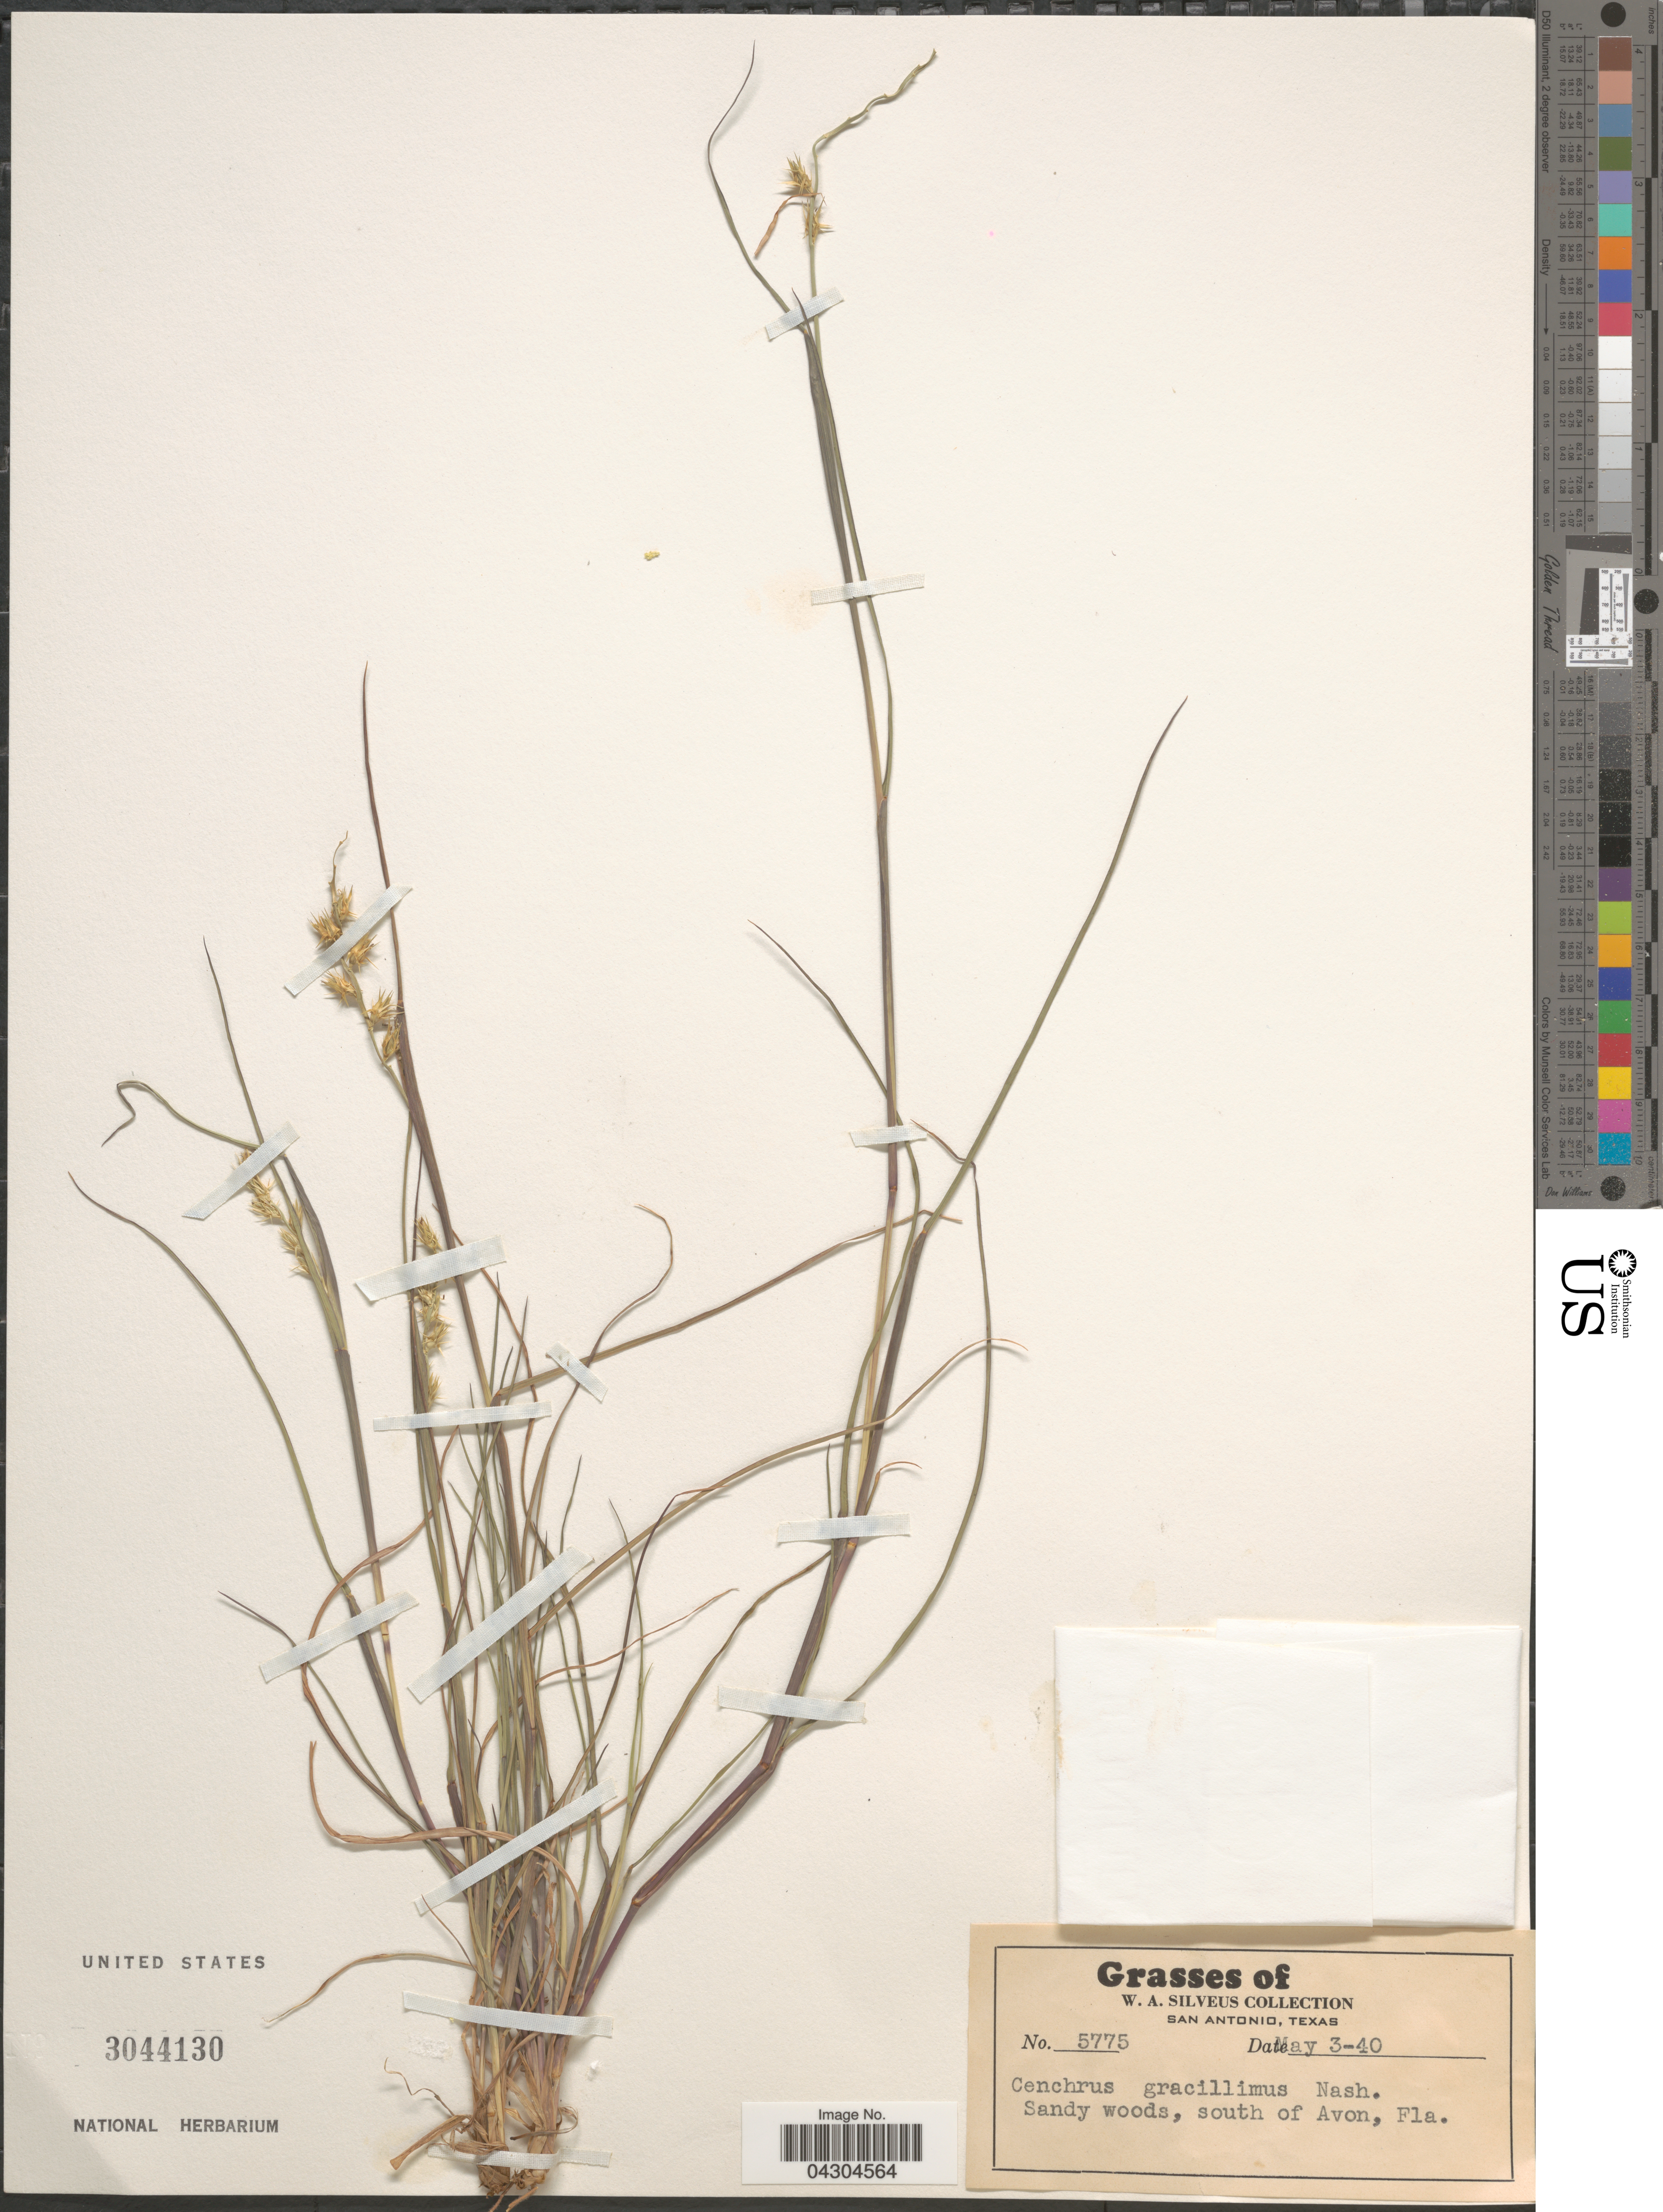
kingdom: Plantae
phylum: Tracheophyta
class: Liliopsida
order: Poales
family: Poaceae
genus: Cenchrus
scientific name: Cenchrus gracillimus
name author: Nash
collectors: W. Silveus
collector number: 5775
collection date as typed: Transcribed d/m/y: 3/5/40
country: United States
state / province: Florida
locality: Sandy woods, south of Avon.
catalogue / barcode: US 3044130